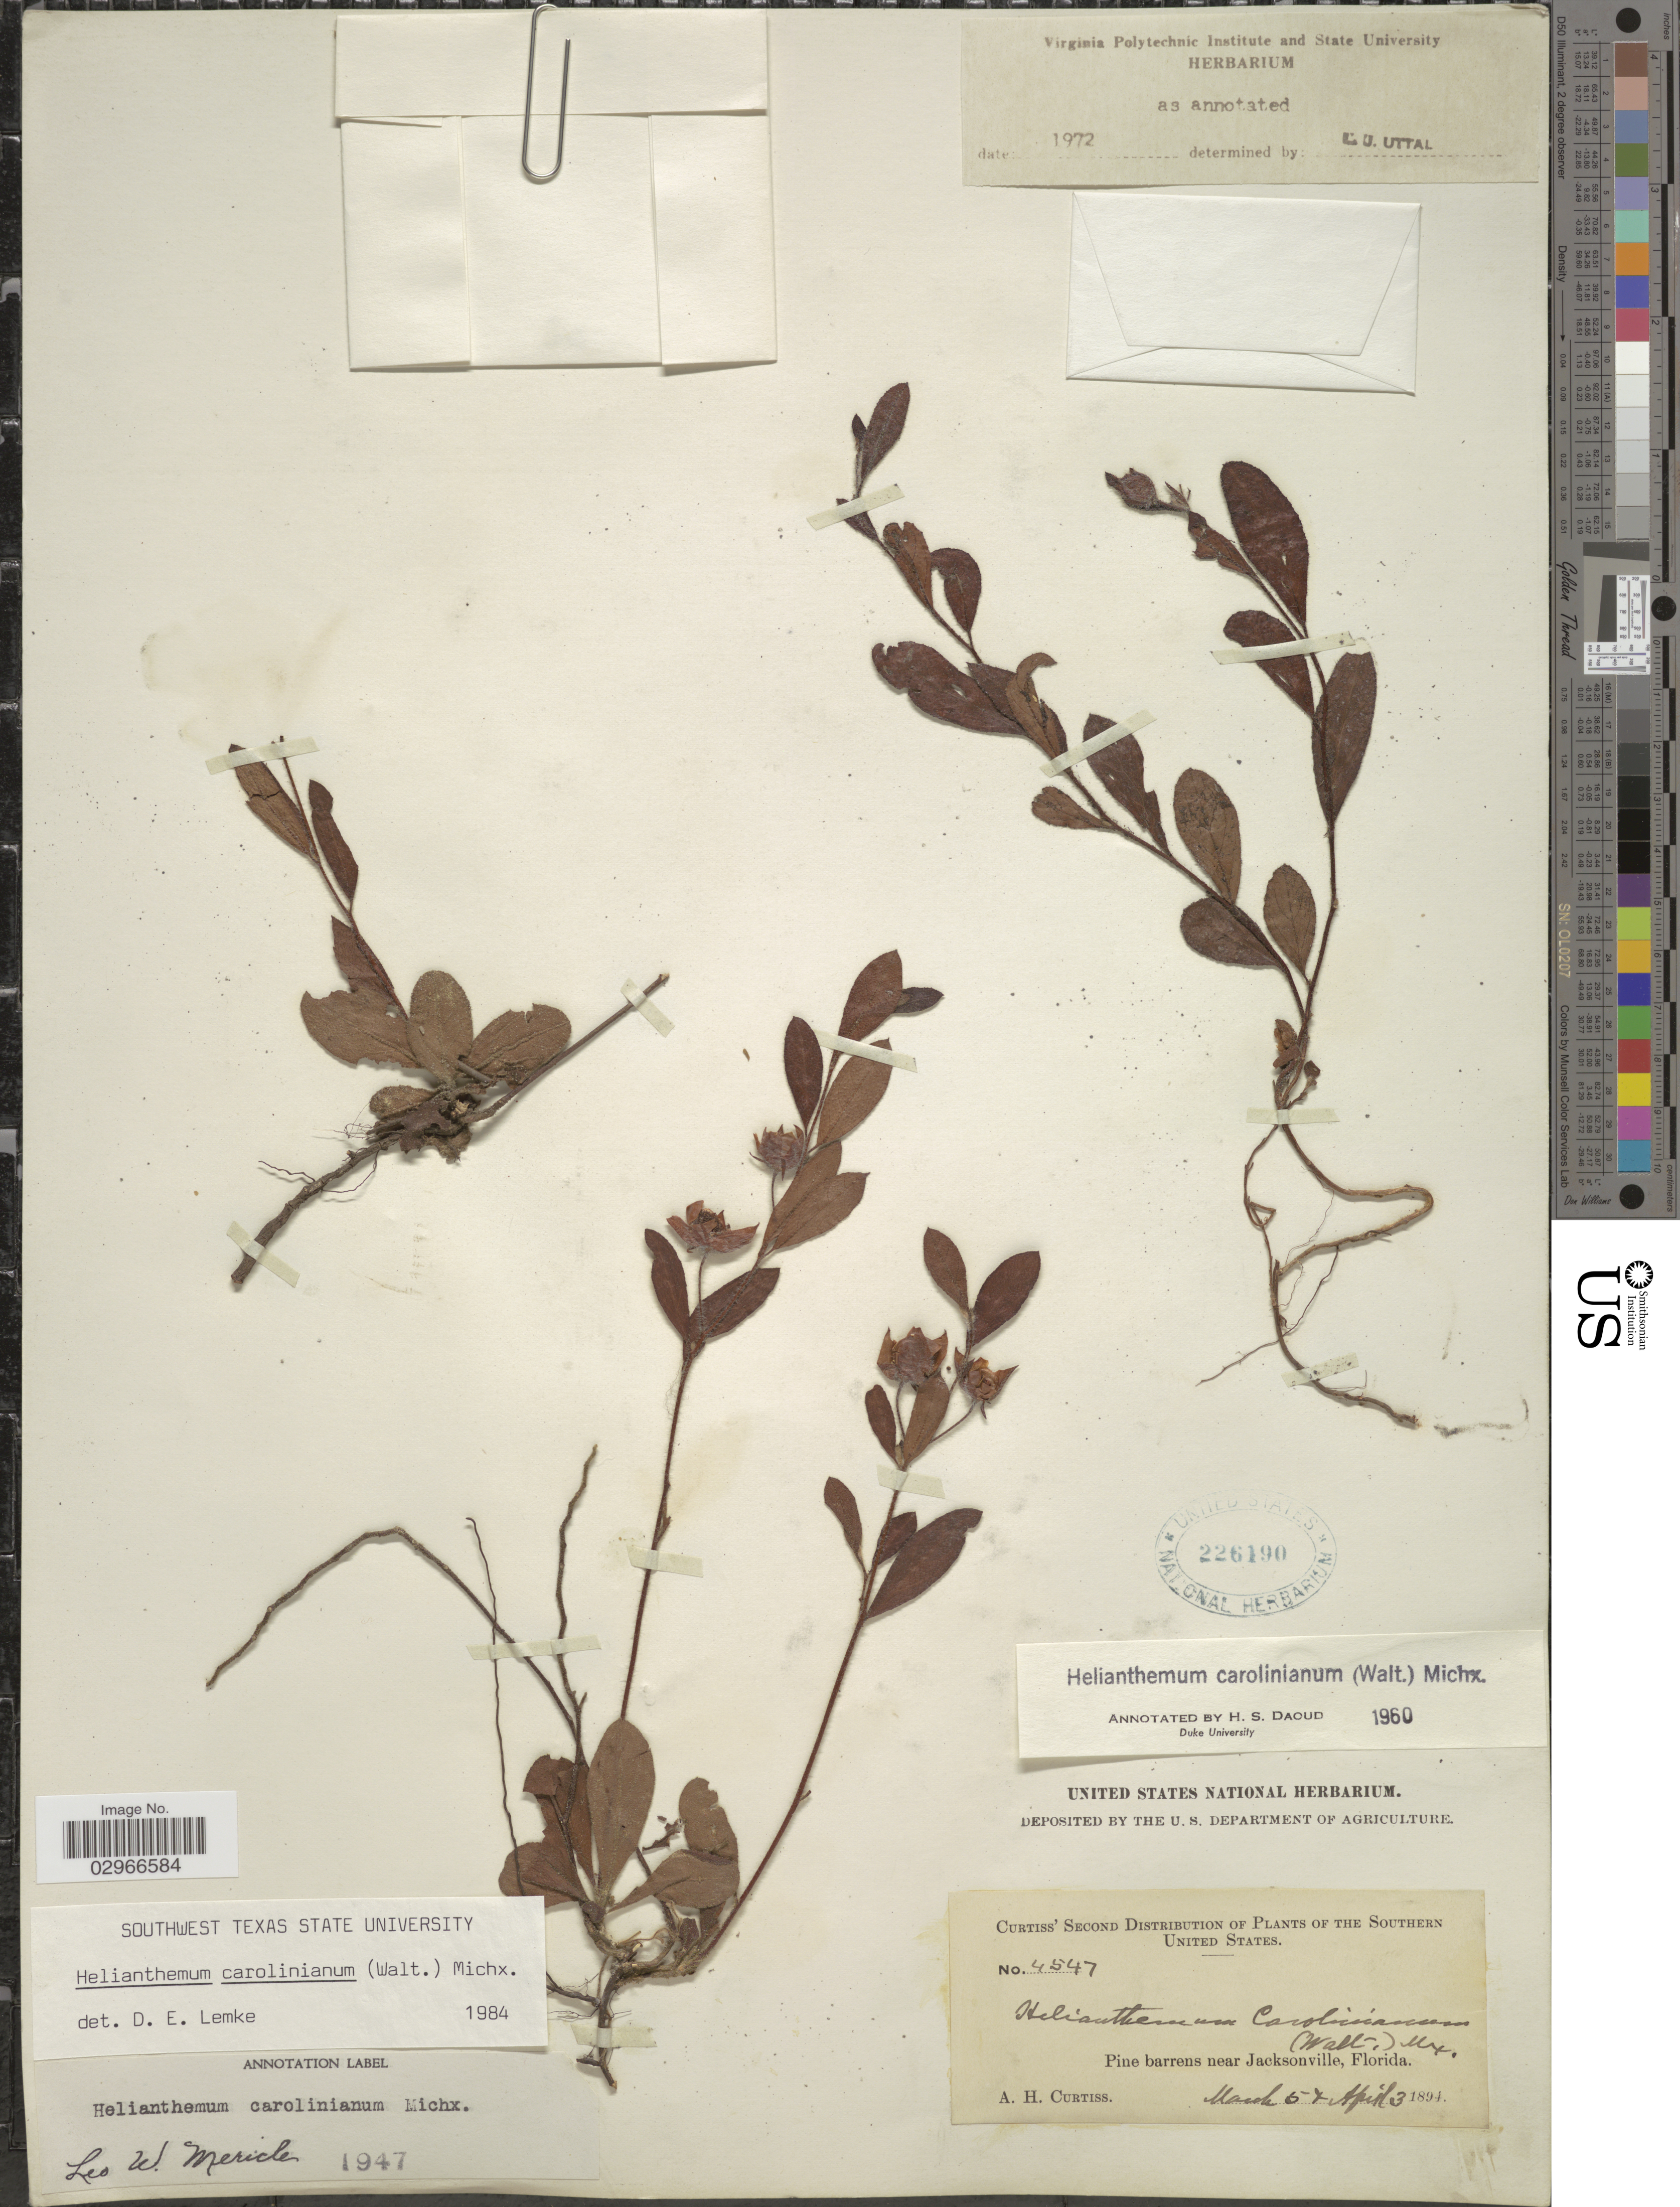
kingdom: Plantae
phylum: Tracheophyta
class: Magnoliopsida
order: Malvales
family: Cistaceae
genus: Helianthemum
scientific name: Helianthemum carolinianum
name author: (Walter) Michx.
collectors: A. H. Curtiss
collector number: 4547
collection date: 1894-03-05/1894-04-03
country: United States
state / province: Florida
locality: The Southern United States, near Jacksonville.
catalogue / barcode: US 226190